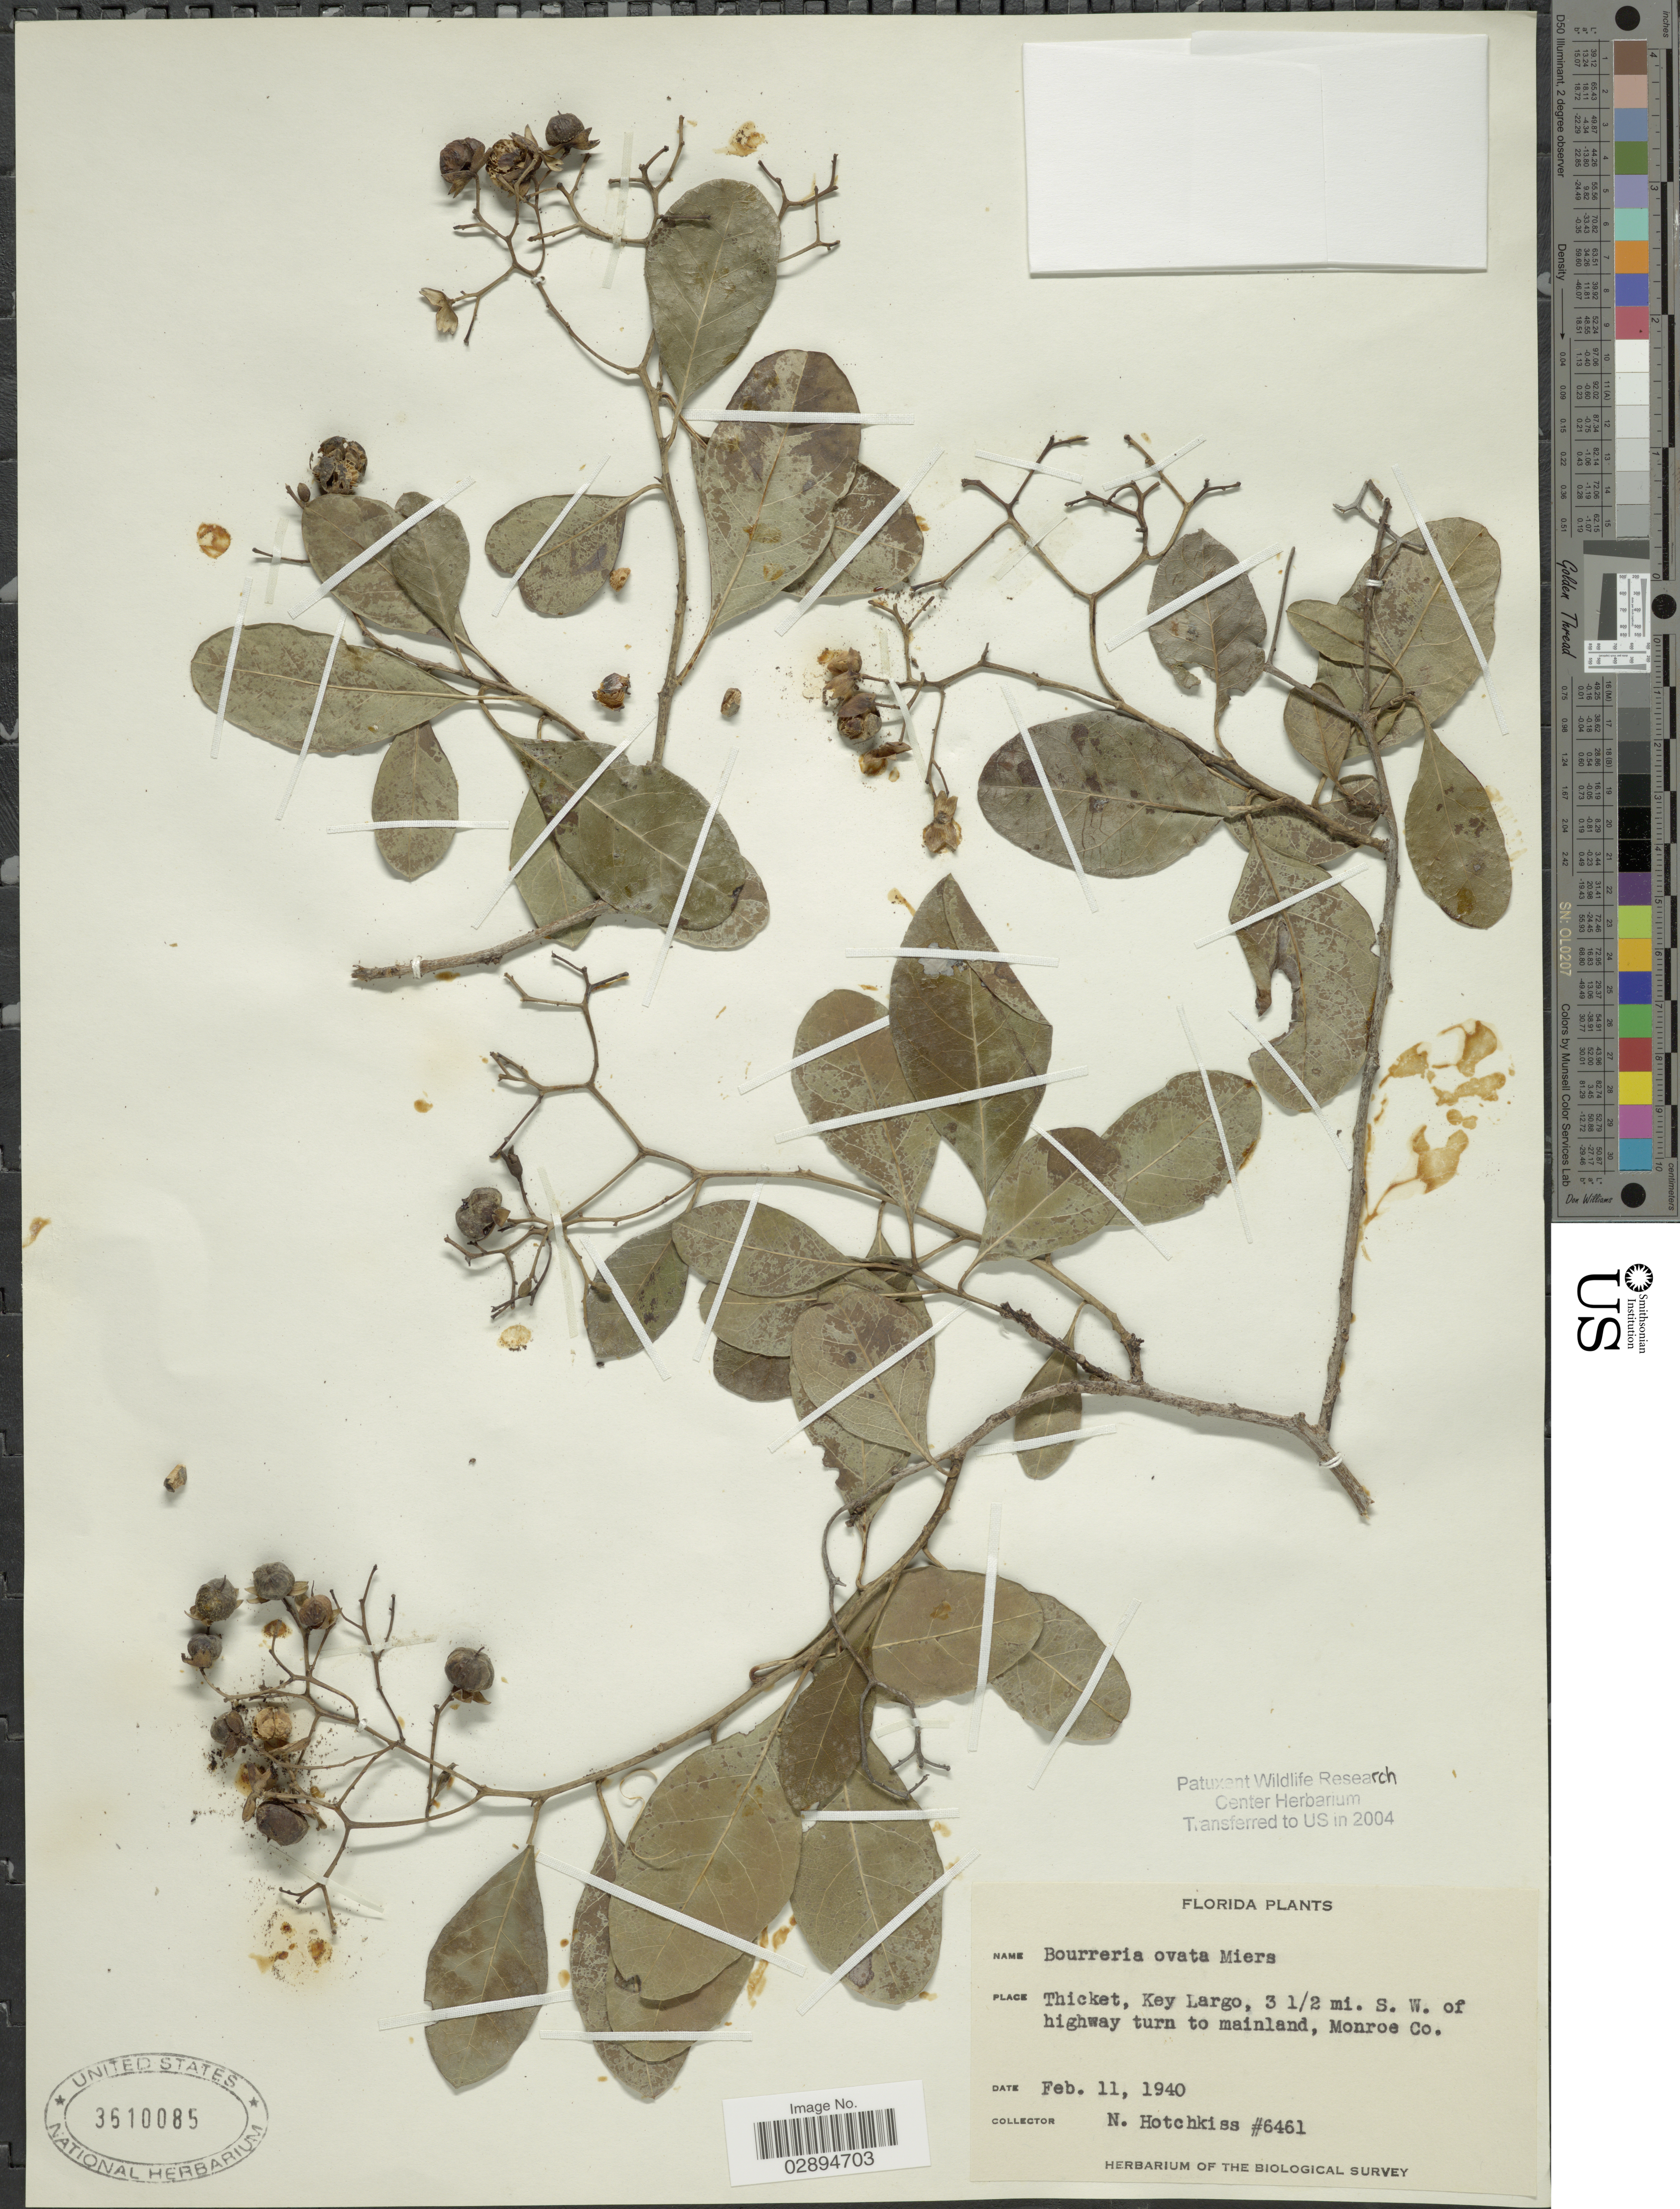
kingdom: Plantae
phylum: Tracheophyta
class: Magnoliopsida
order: Boraginales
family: Ehretiaceae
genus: Bourreria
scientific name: Bourreria ovata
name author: Miers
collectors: N. Hotchkiss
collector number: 6461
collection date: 1940-02-11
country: United States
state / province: Florida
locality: Florida. Thicket, Key Largo, 3 ½ mi. S. W. of highway turn to mainland, Monroe Co.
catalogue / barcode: US 3610085